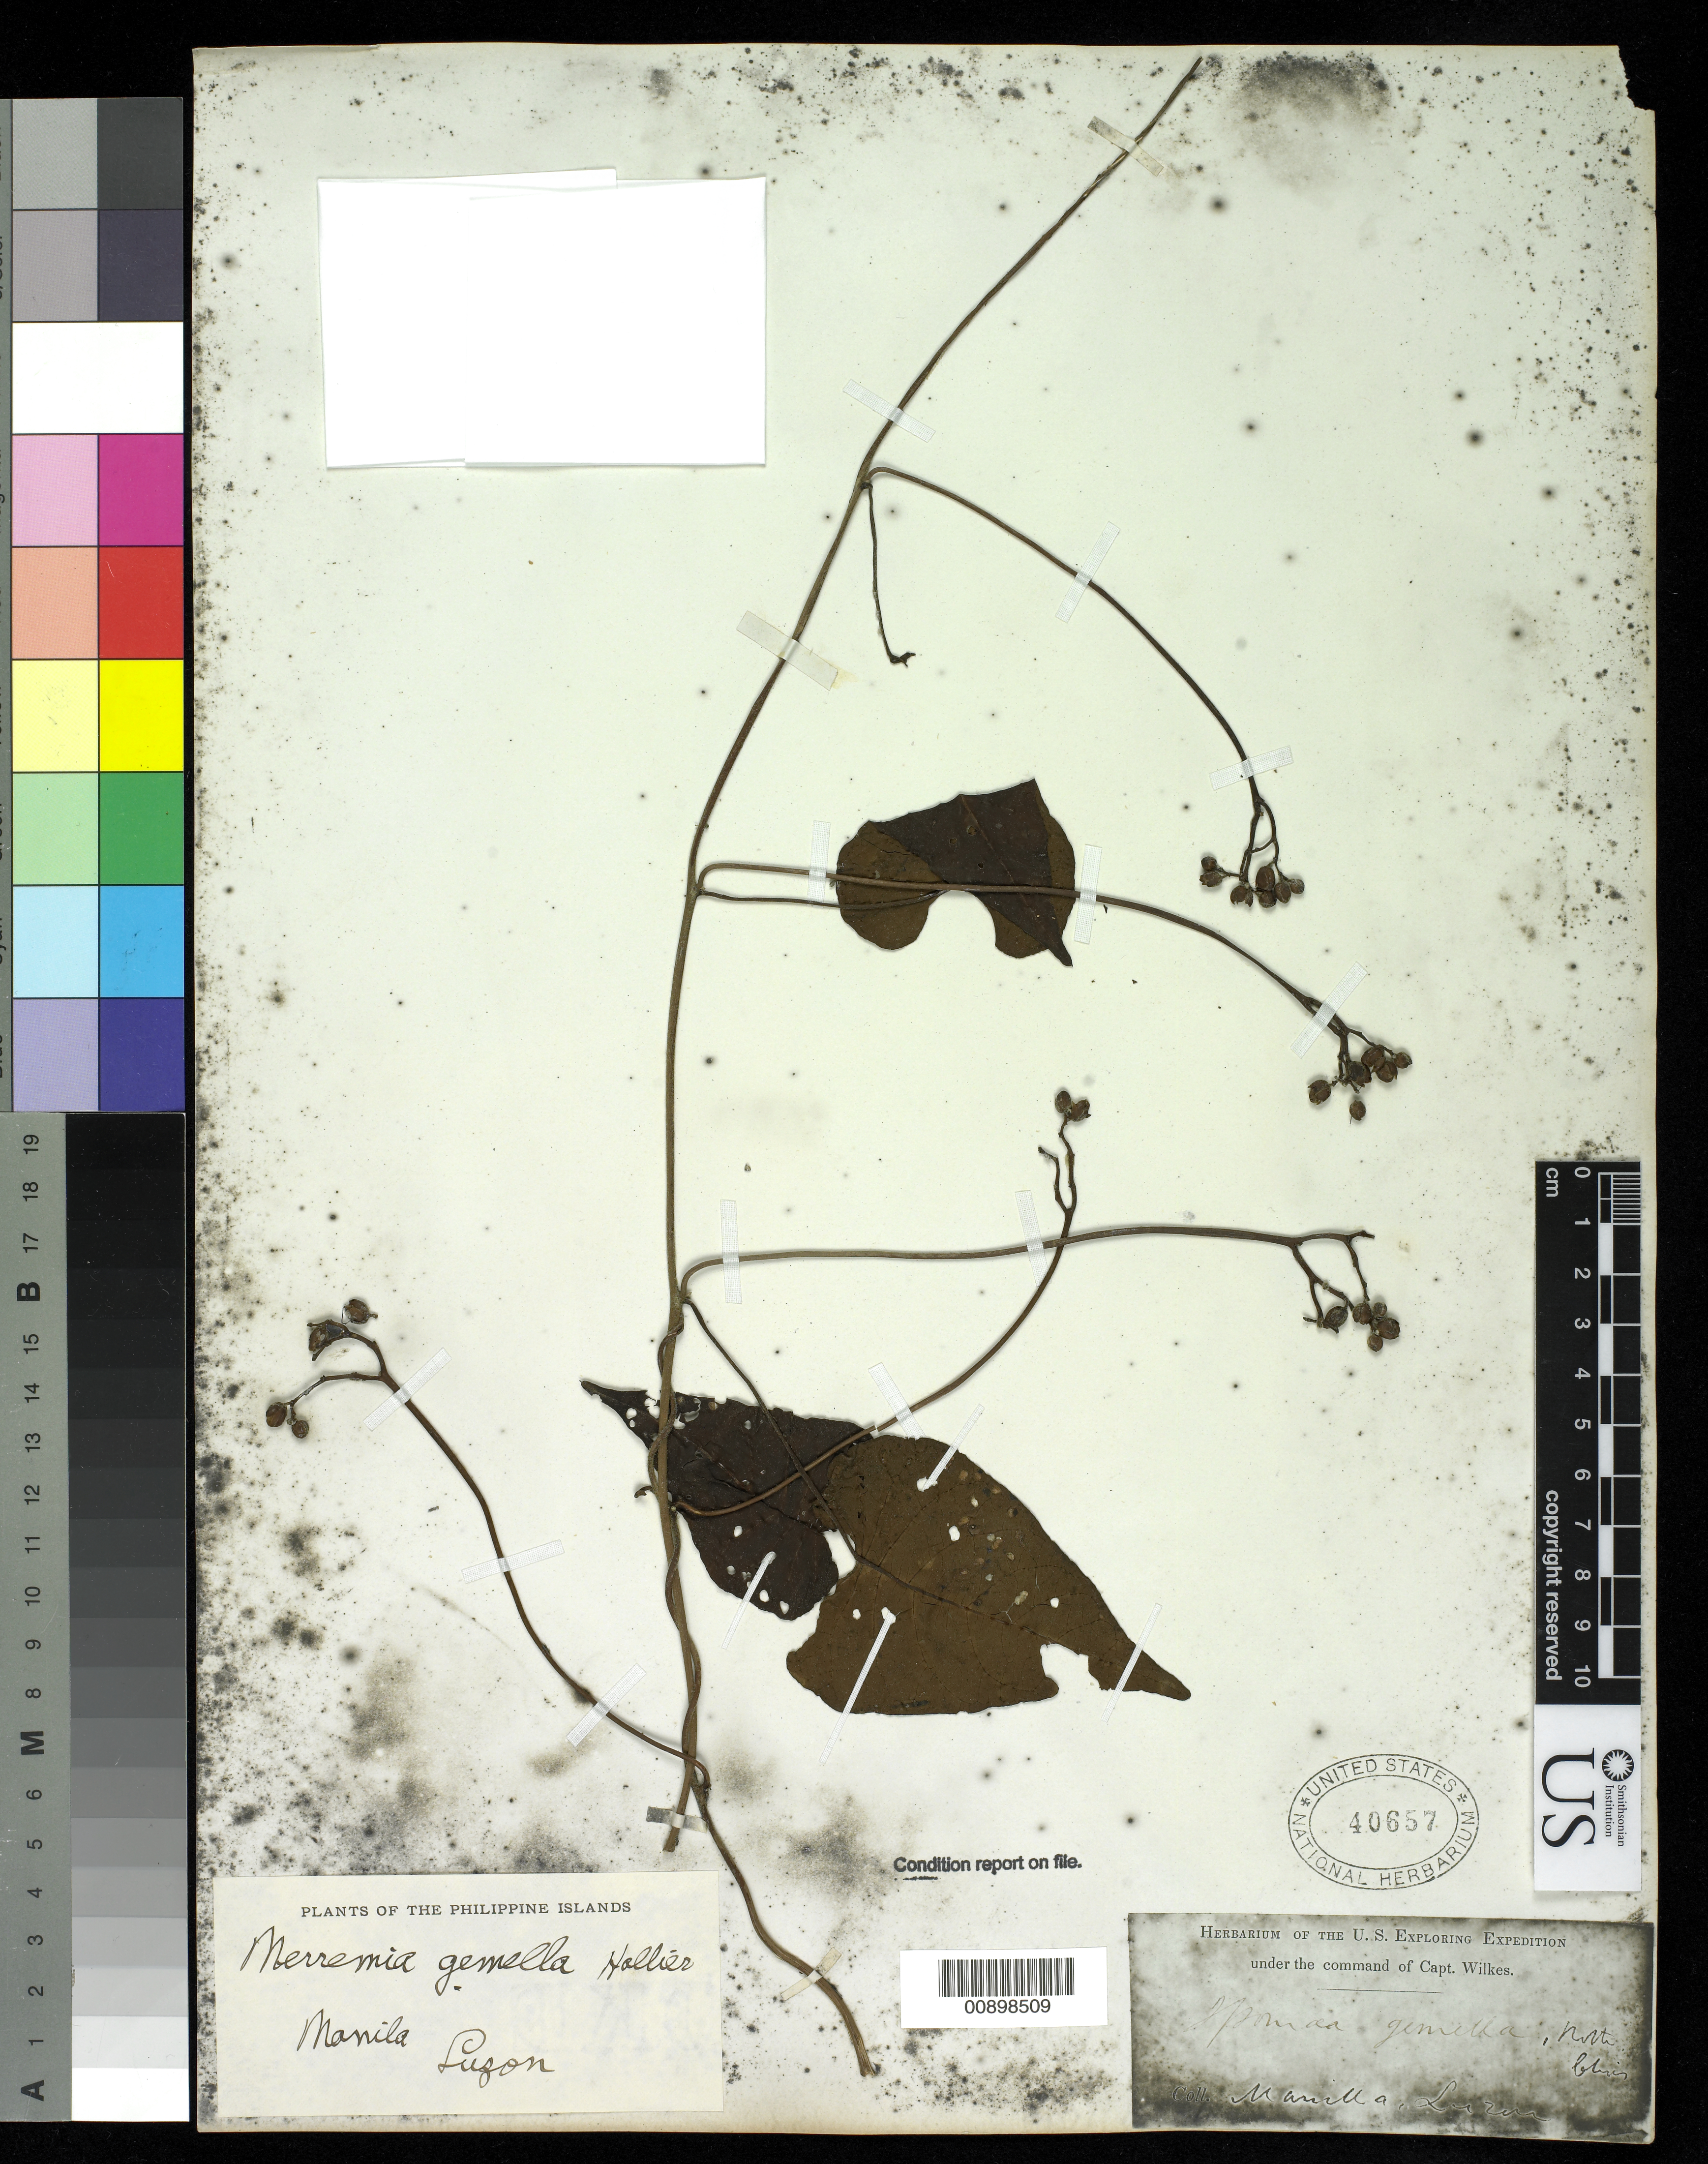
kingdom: Plantae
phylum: Tracheophyta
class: Magnoliopsida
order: Solanales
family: Convolvulaceae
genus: Merremia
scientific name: Merremia gemella var. gemella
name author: (Burm. f.) Hallier f.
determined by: Strong, Mark T., (BOT), Smithsonian Institution - National Museum of Natural History (UNITED STATES)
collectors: Wilkes Explor. Exped.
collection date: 1838/1842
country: Philippines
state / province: National Capital Region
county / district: Manila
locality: Manilla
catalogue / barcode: US 40657